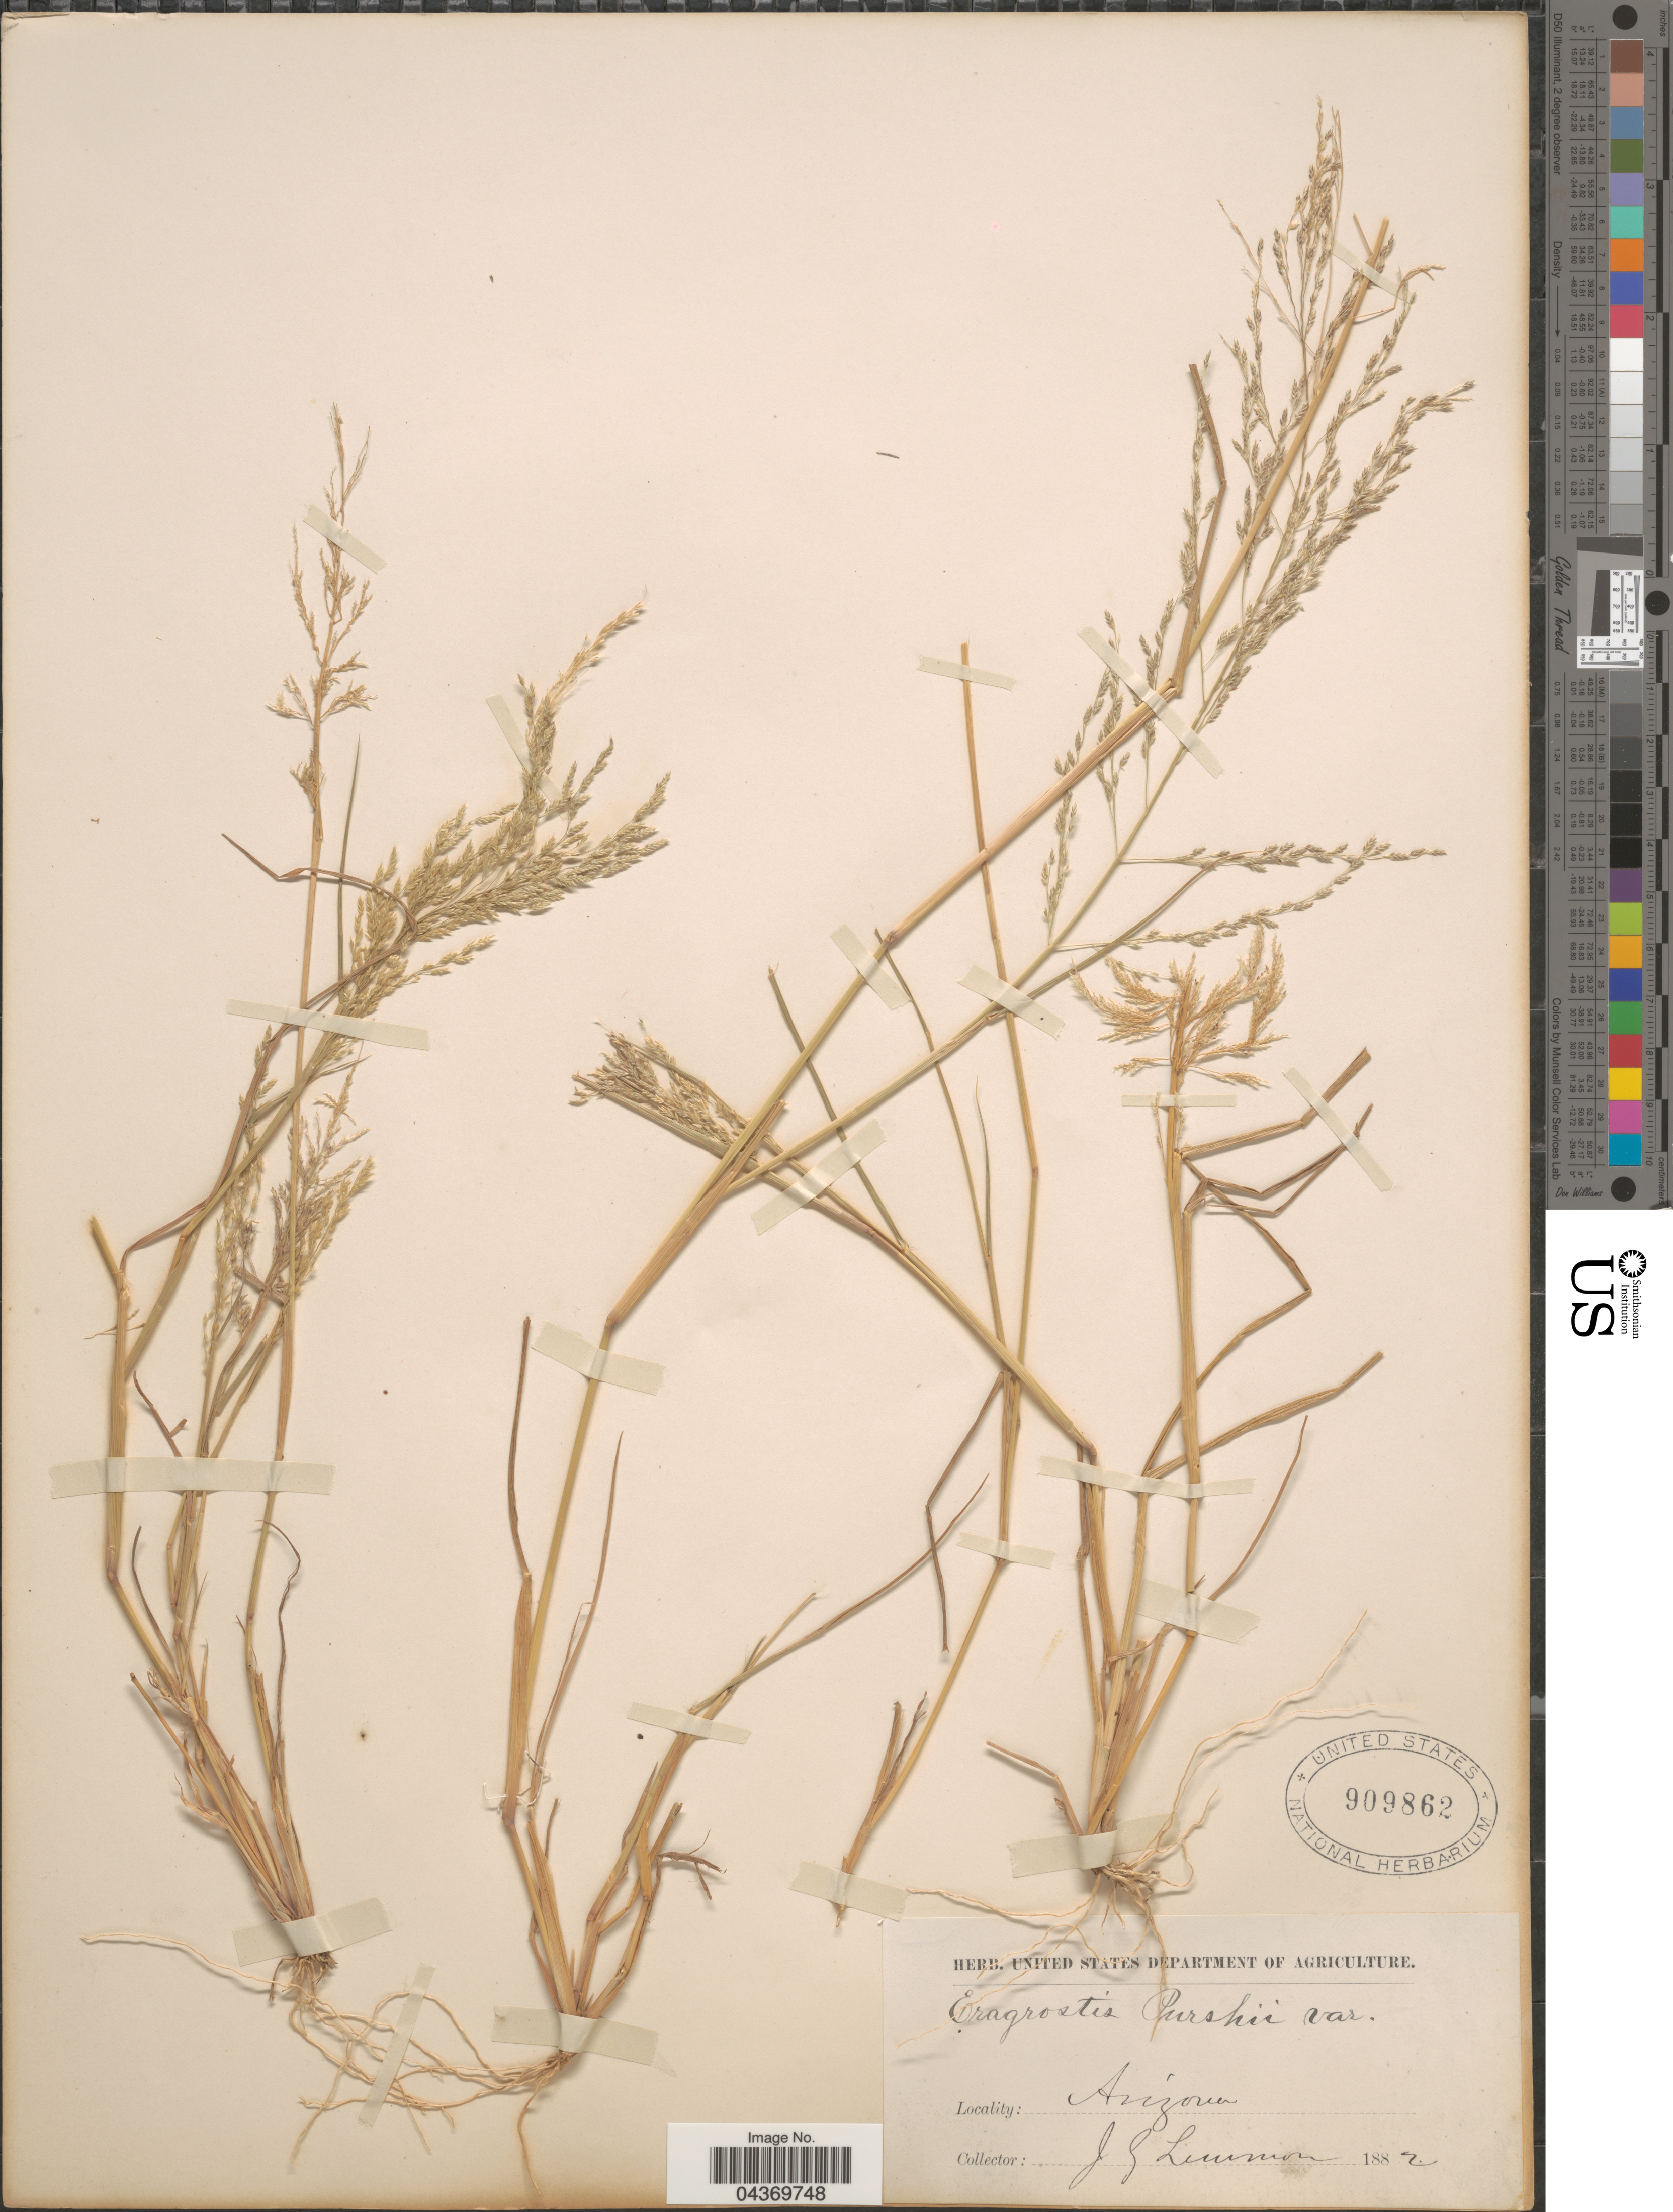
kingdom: Plantae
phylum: Tracheophyta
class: Liliopsida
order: Poales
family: Poaceae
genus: Eragrostis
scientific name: Eragrostis pectinacea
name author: (Michx.) Nees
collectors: J. Lemmon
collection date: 1882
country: United States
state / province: Arizona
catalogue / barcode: US 909862